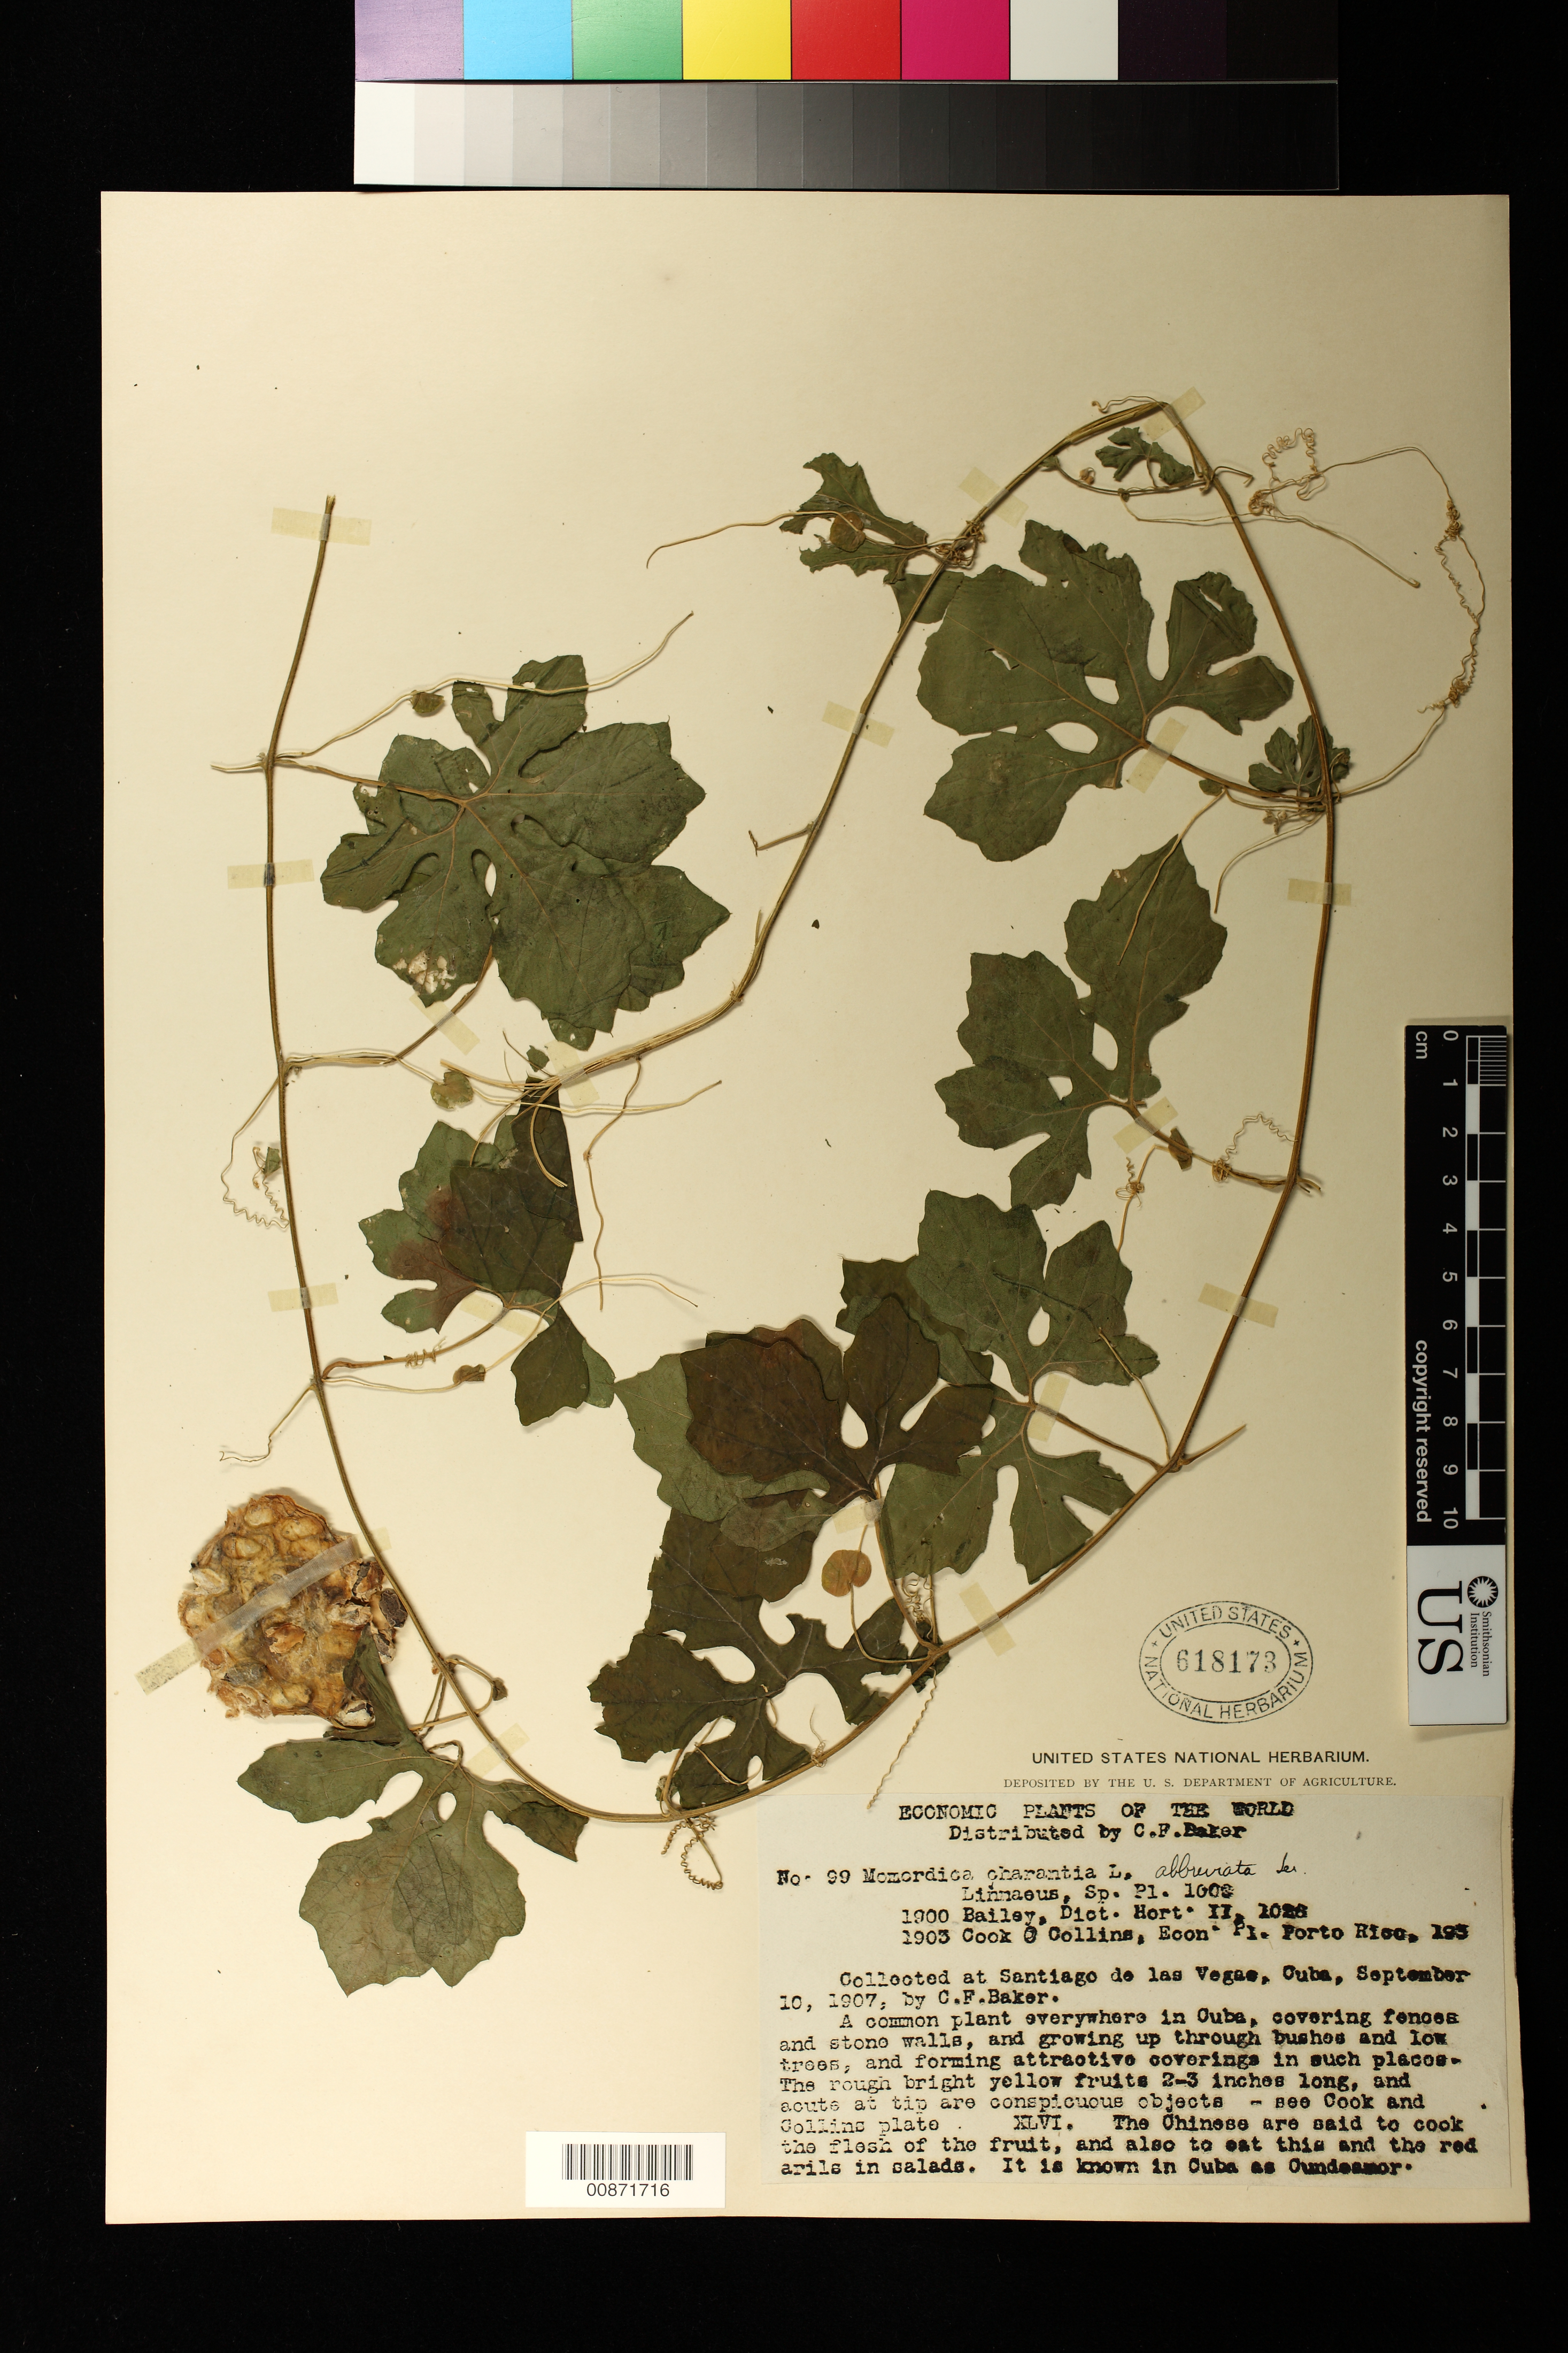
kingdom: Plantae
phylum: Tracheophyta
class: Magnoliopsida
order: Cucurbitales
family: Cucurbitaceae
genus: Momordica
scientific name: Momordica charantia subsp. abbreviata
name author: (Ser.) Greb.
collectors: C. F. Baker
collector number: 99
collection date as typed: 10 Sep 1907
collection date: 1907-09-10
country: Cuba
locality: Santiago de las Vegas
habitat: Covering fences and stone walls as well as bushes and low trees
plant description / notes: Common name: Cundeamor (sp?)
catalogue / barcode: US 618173